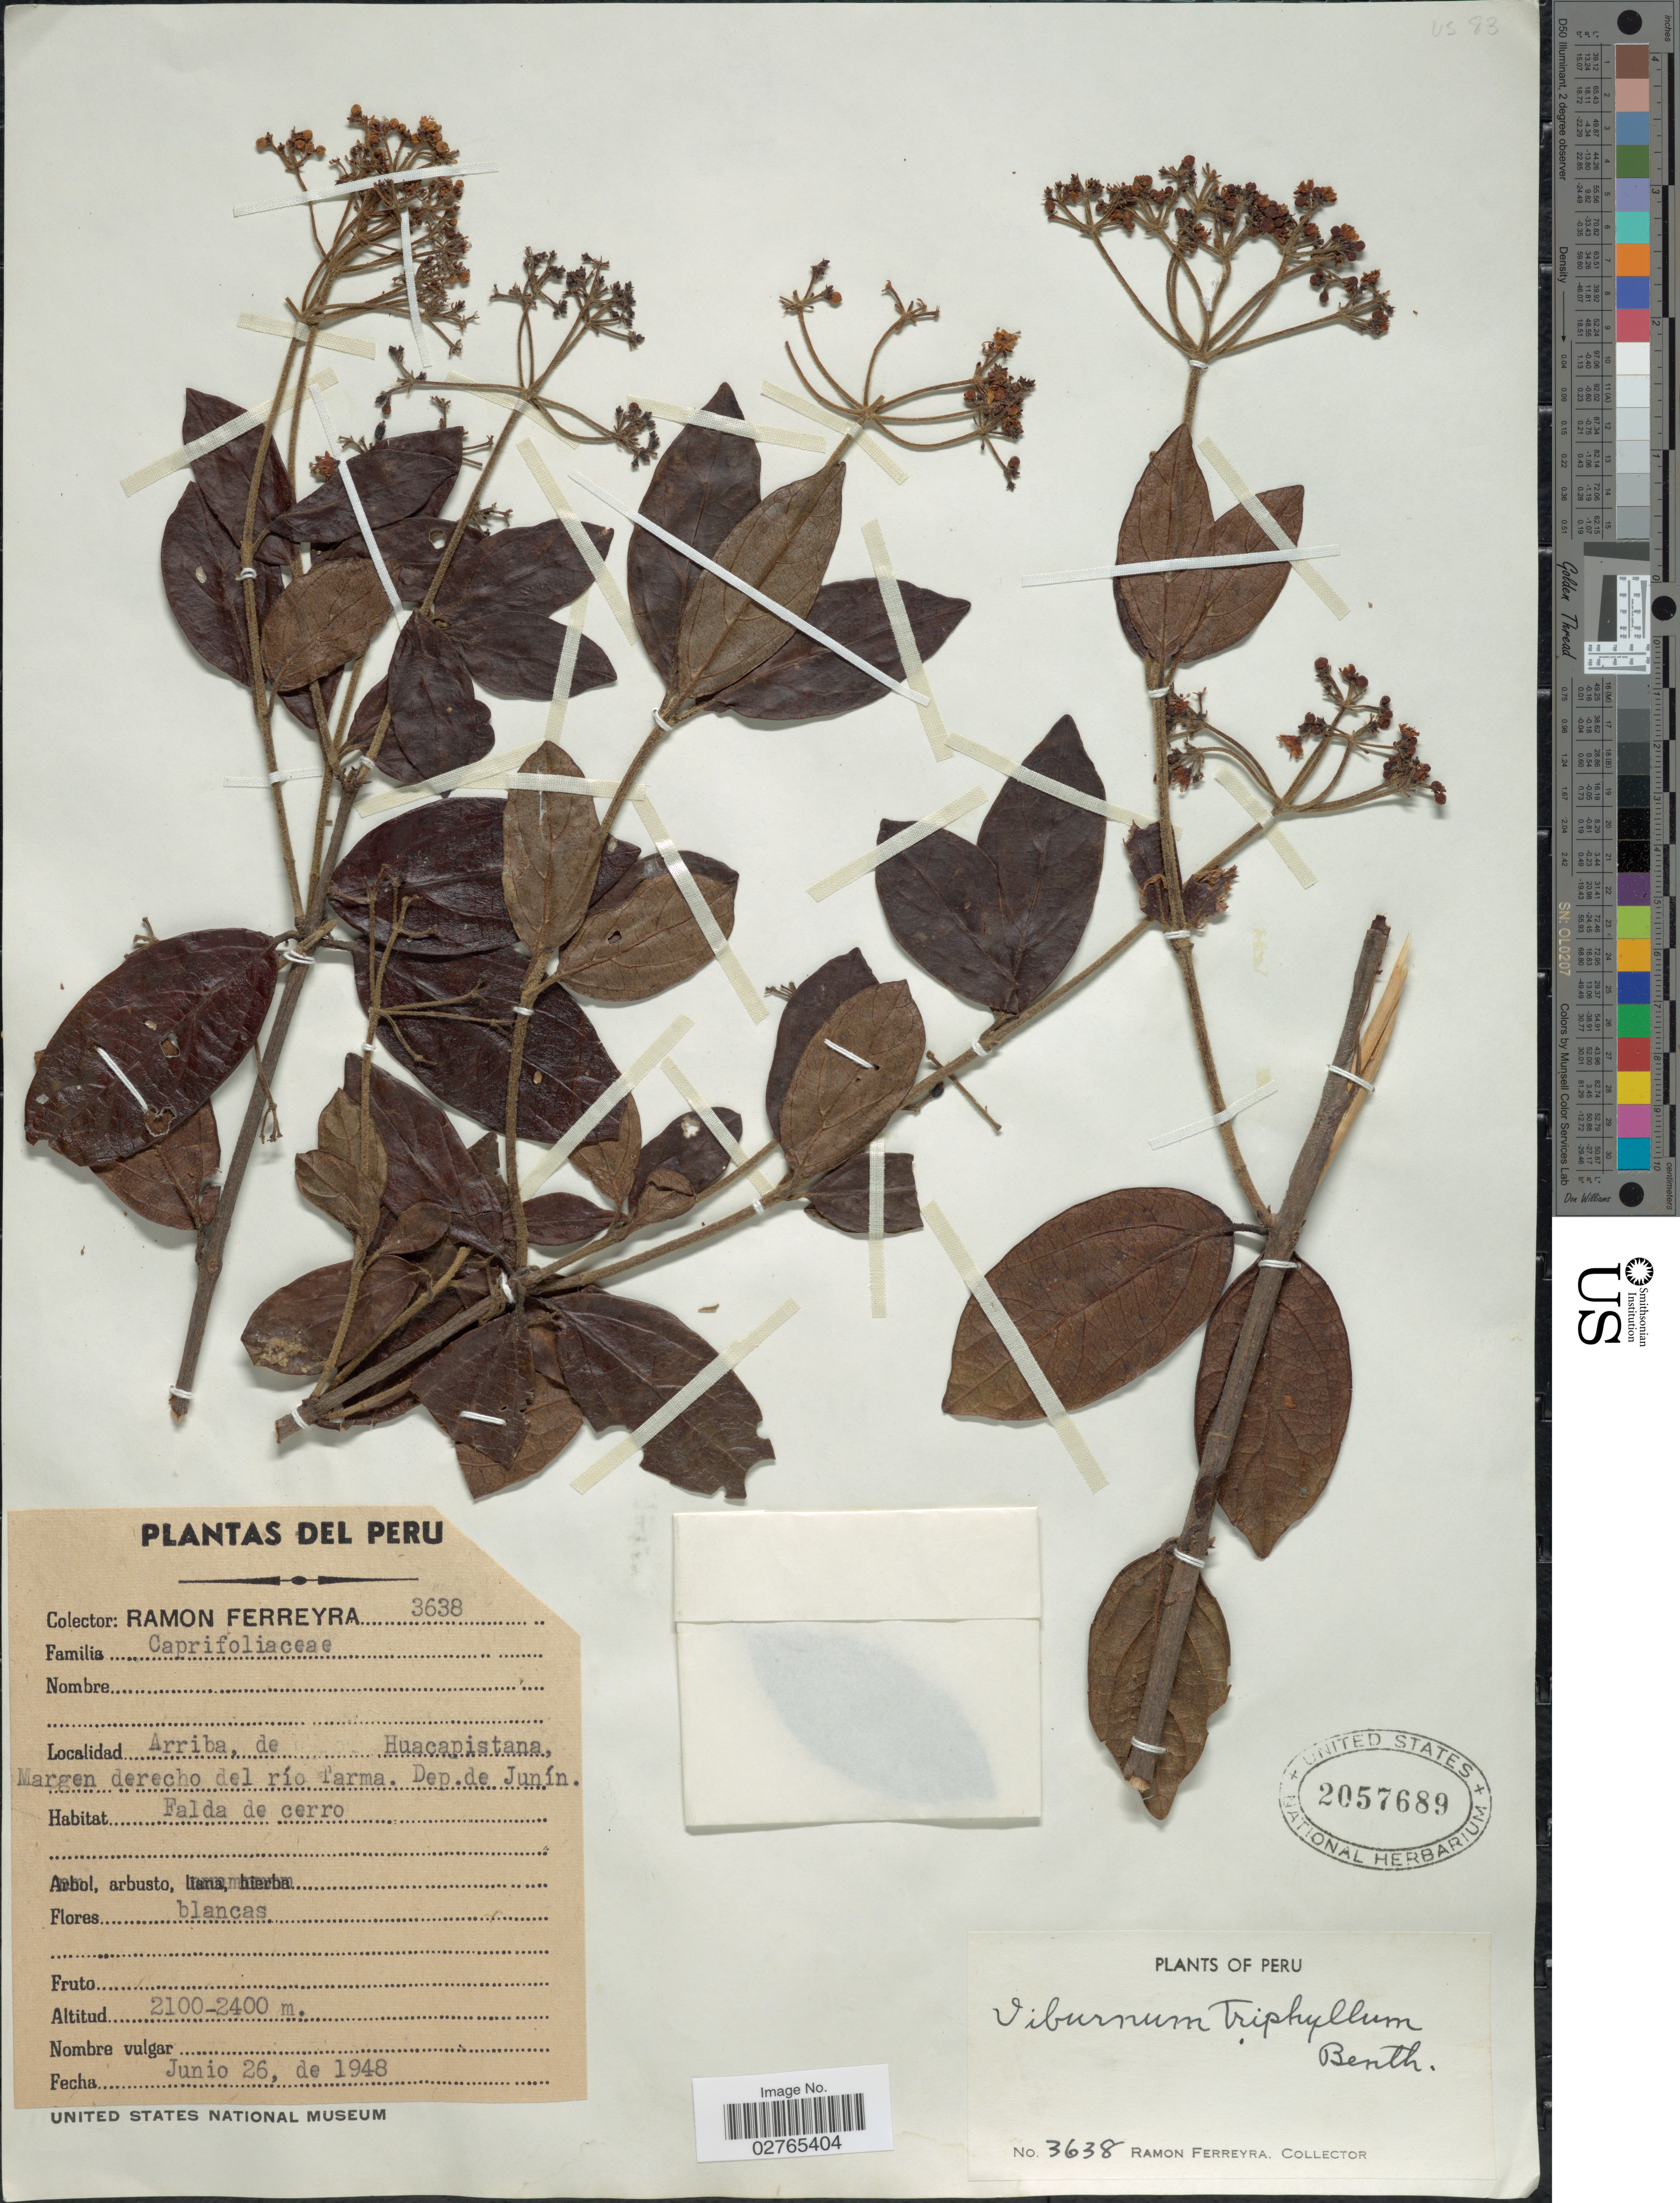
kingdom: Plantae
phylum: Tracheophyta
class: Magnoliopsida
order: Dipsacales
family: Viburnaceae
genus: Viburnum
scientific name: Viburnum triphyllum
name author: Benth.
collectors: R. A. Ferreyra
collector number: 3638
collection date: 1948-06-26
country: Peru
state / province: Junín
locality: Arriba de Huacapistana, Margen derecho del río farma. Dep. de Junín. Falda de cerro.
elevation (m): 2100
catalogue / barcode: US 2057689